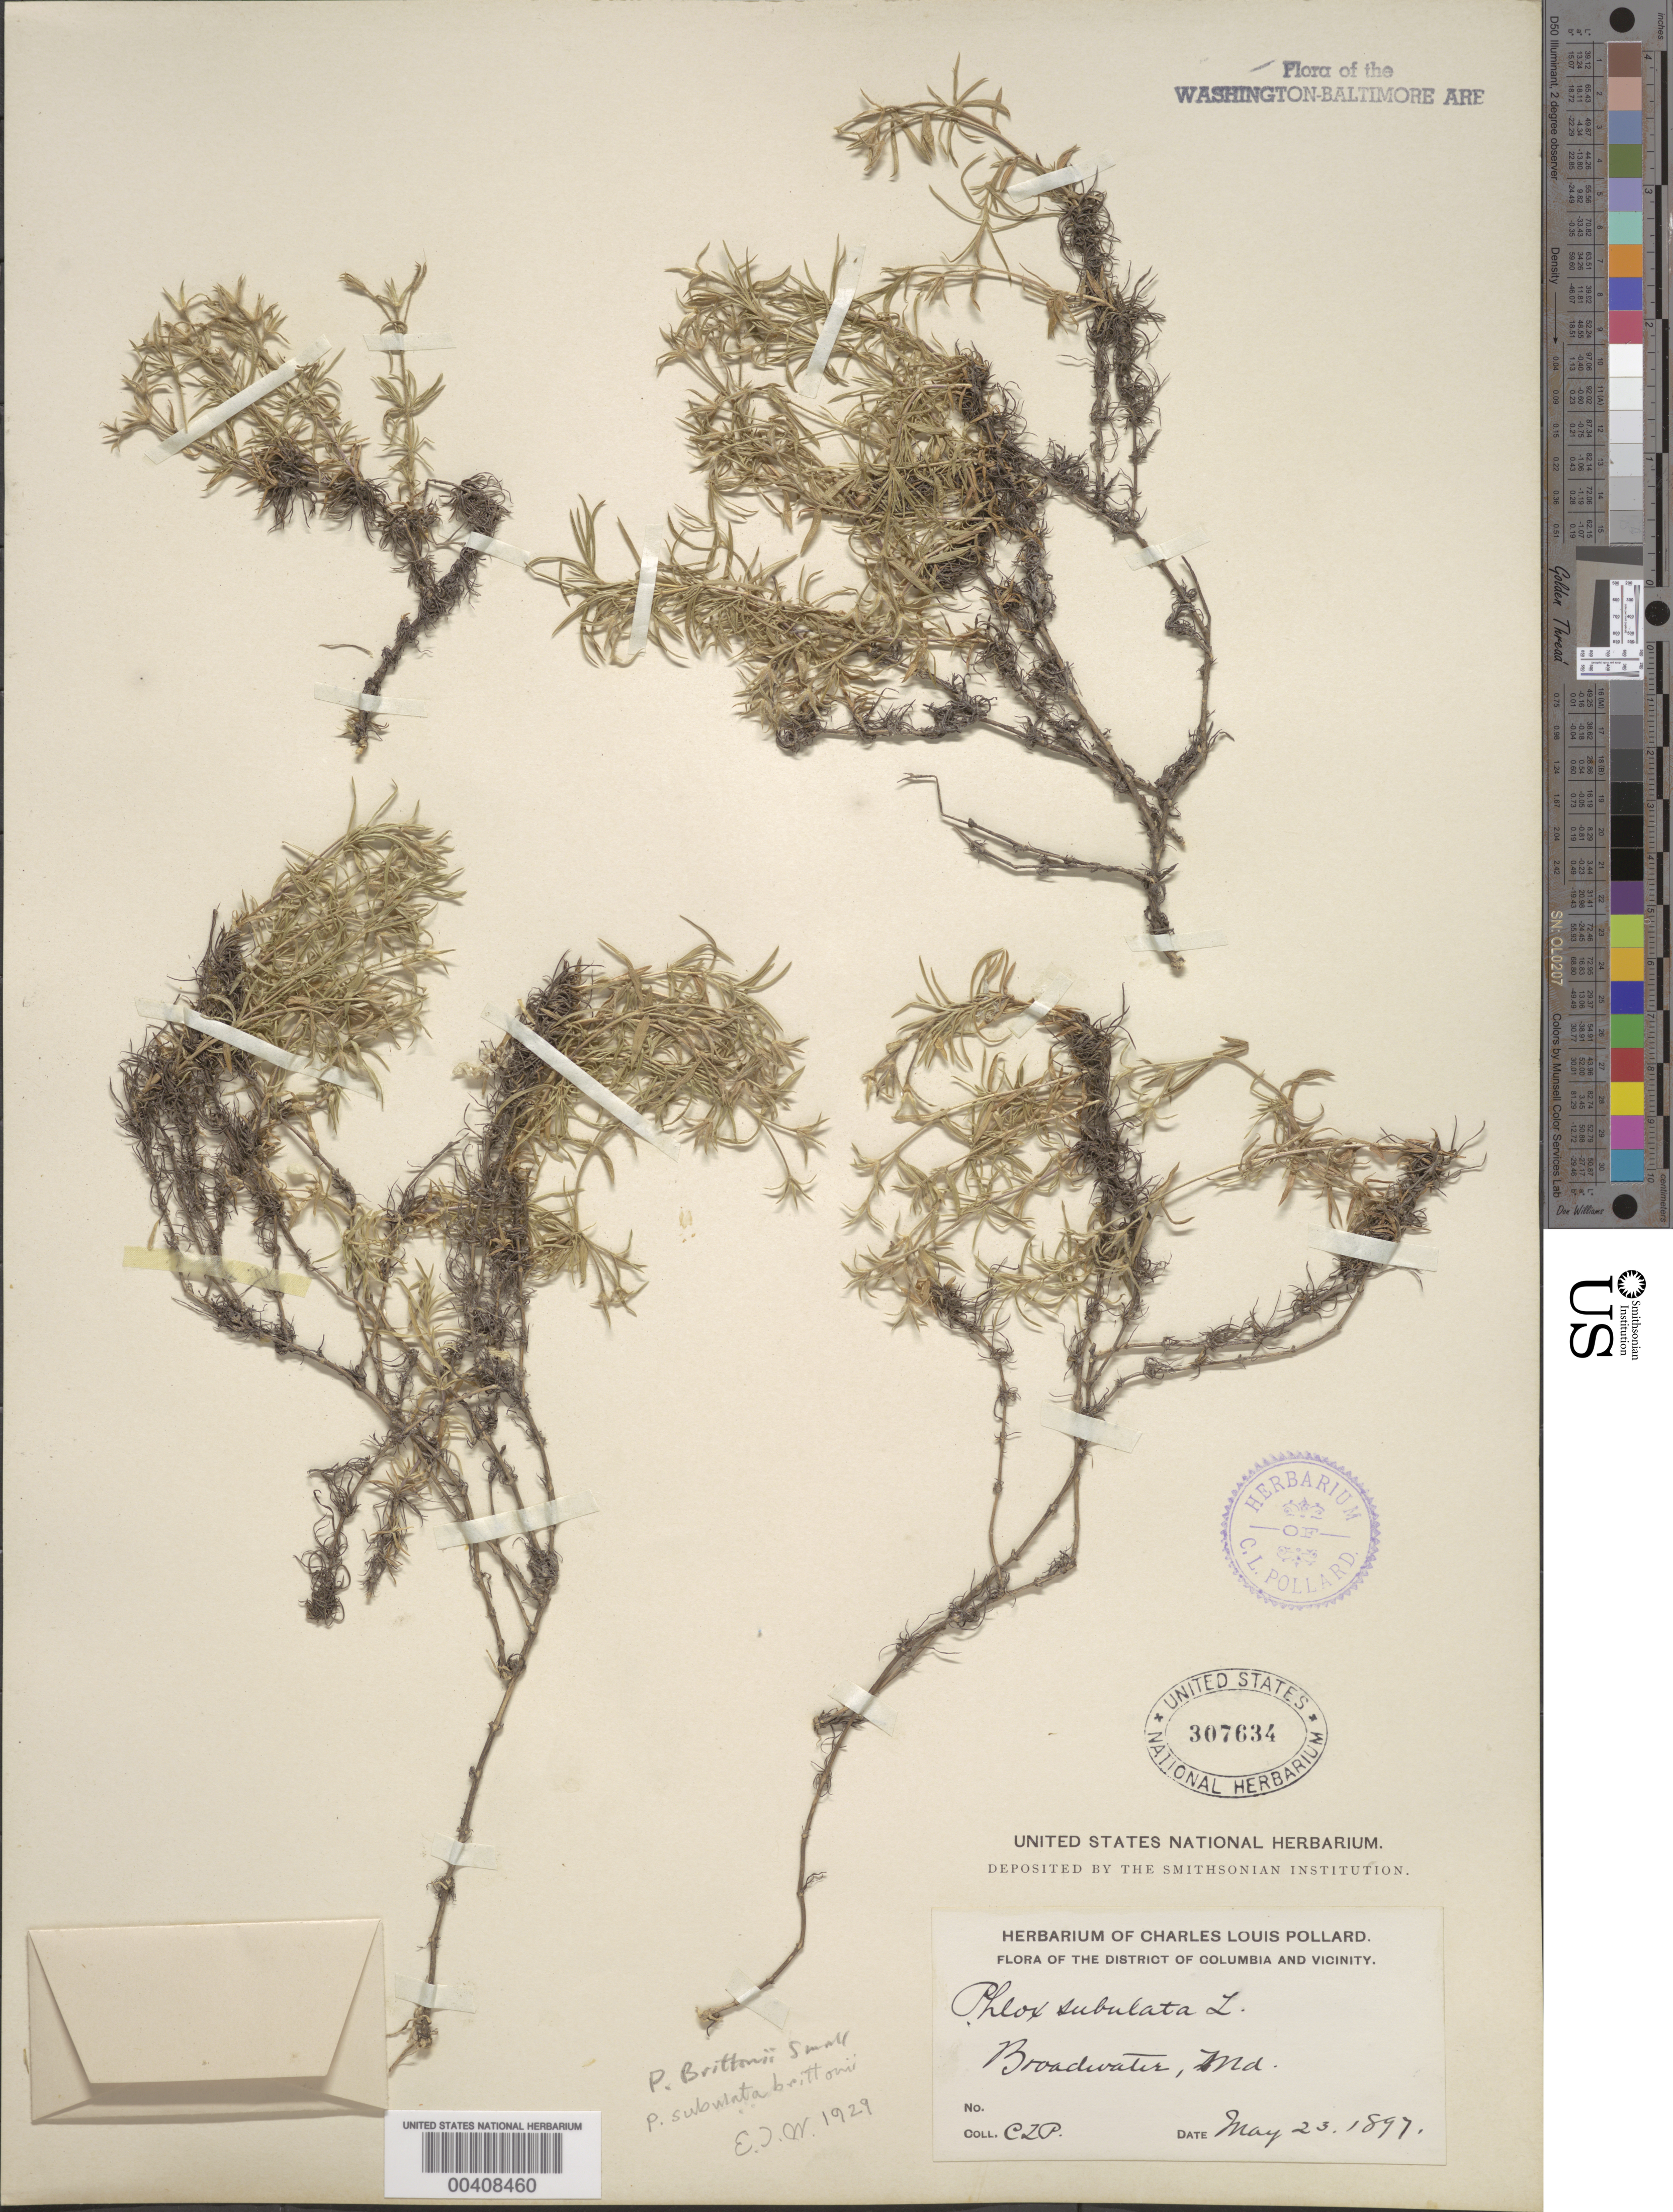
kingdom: Plantae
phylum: Tracheophyta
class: Magnoliopsida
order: Ericales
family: Polemoniaceae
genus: Phlox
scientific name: Phlox subulata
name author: L.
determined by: E.J.W.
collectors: C. L. Pollard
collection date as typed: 23 May 1897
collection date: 1897-05-23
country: United States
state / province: Maryland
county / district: Montgomery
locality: Broadwater C. & O. Canal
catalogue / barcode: US 307634